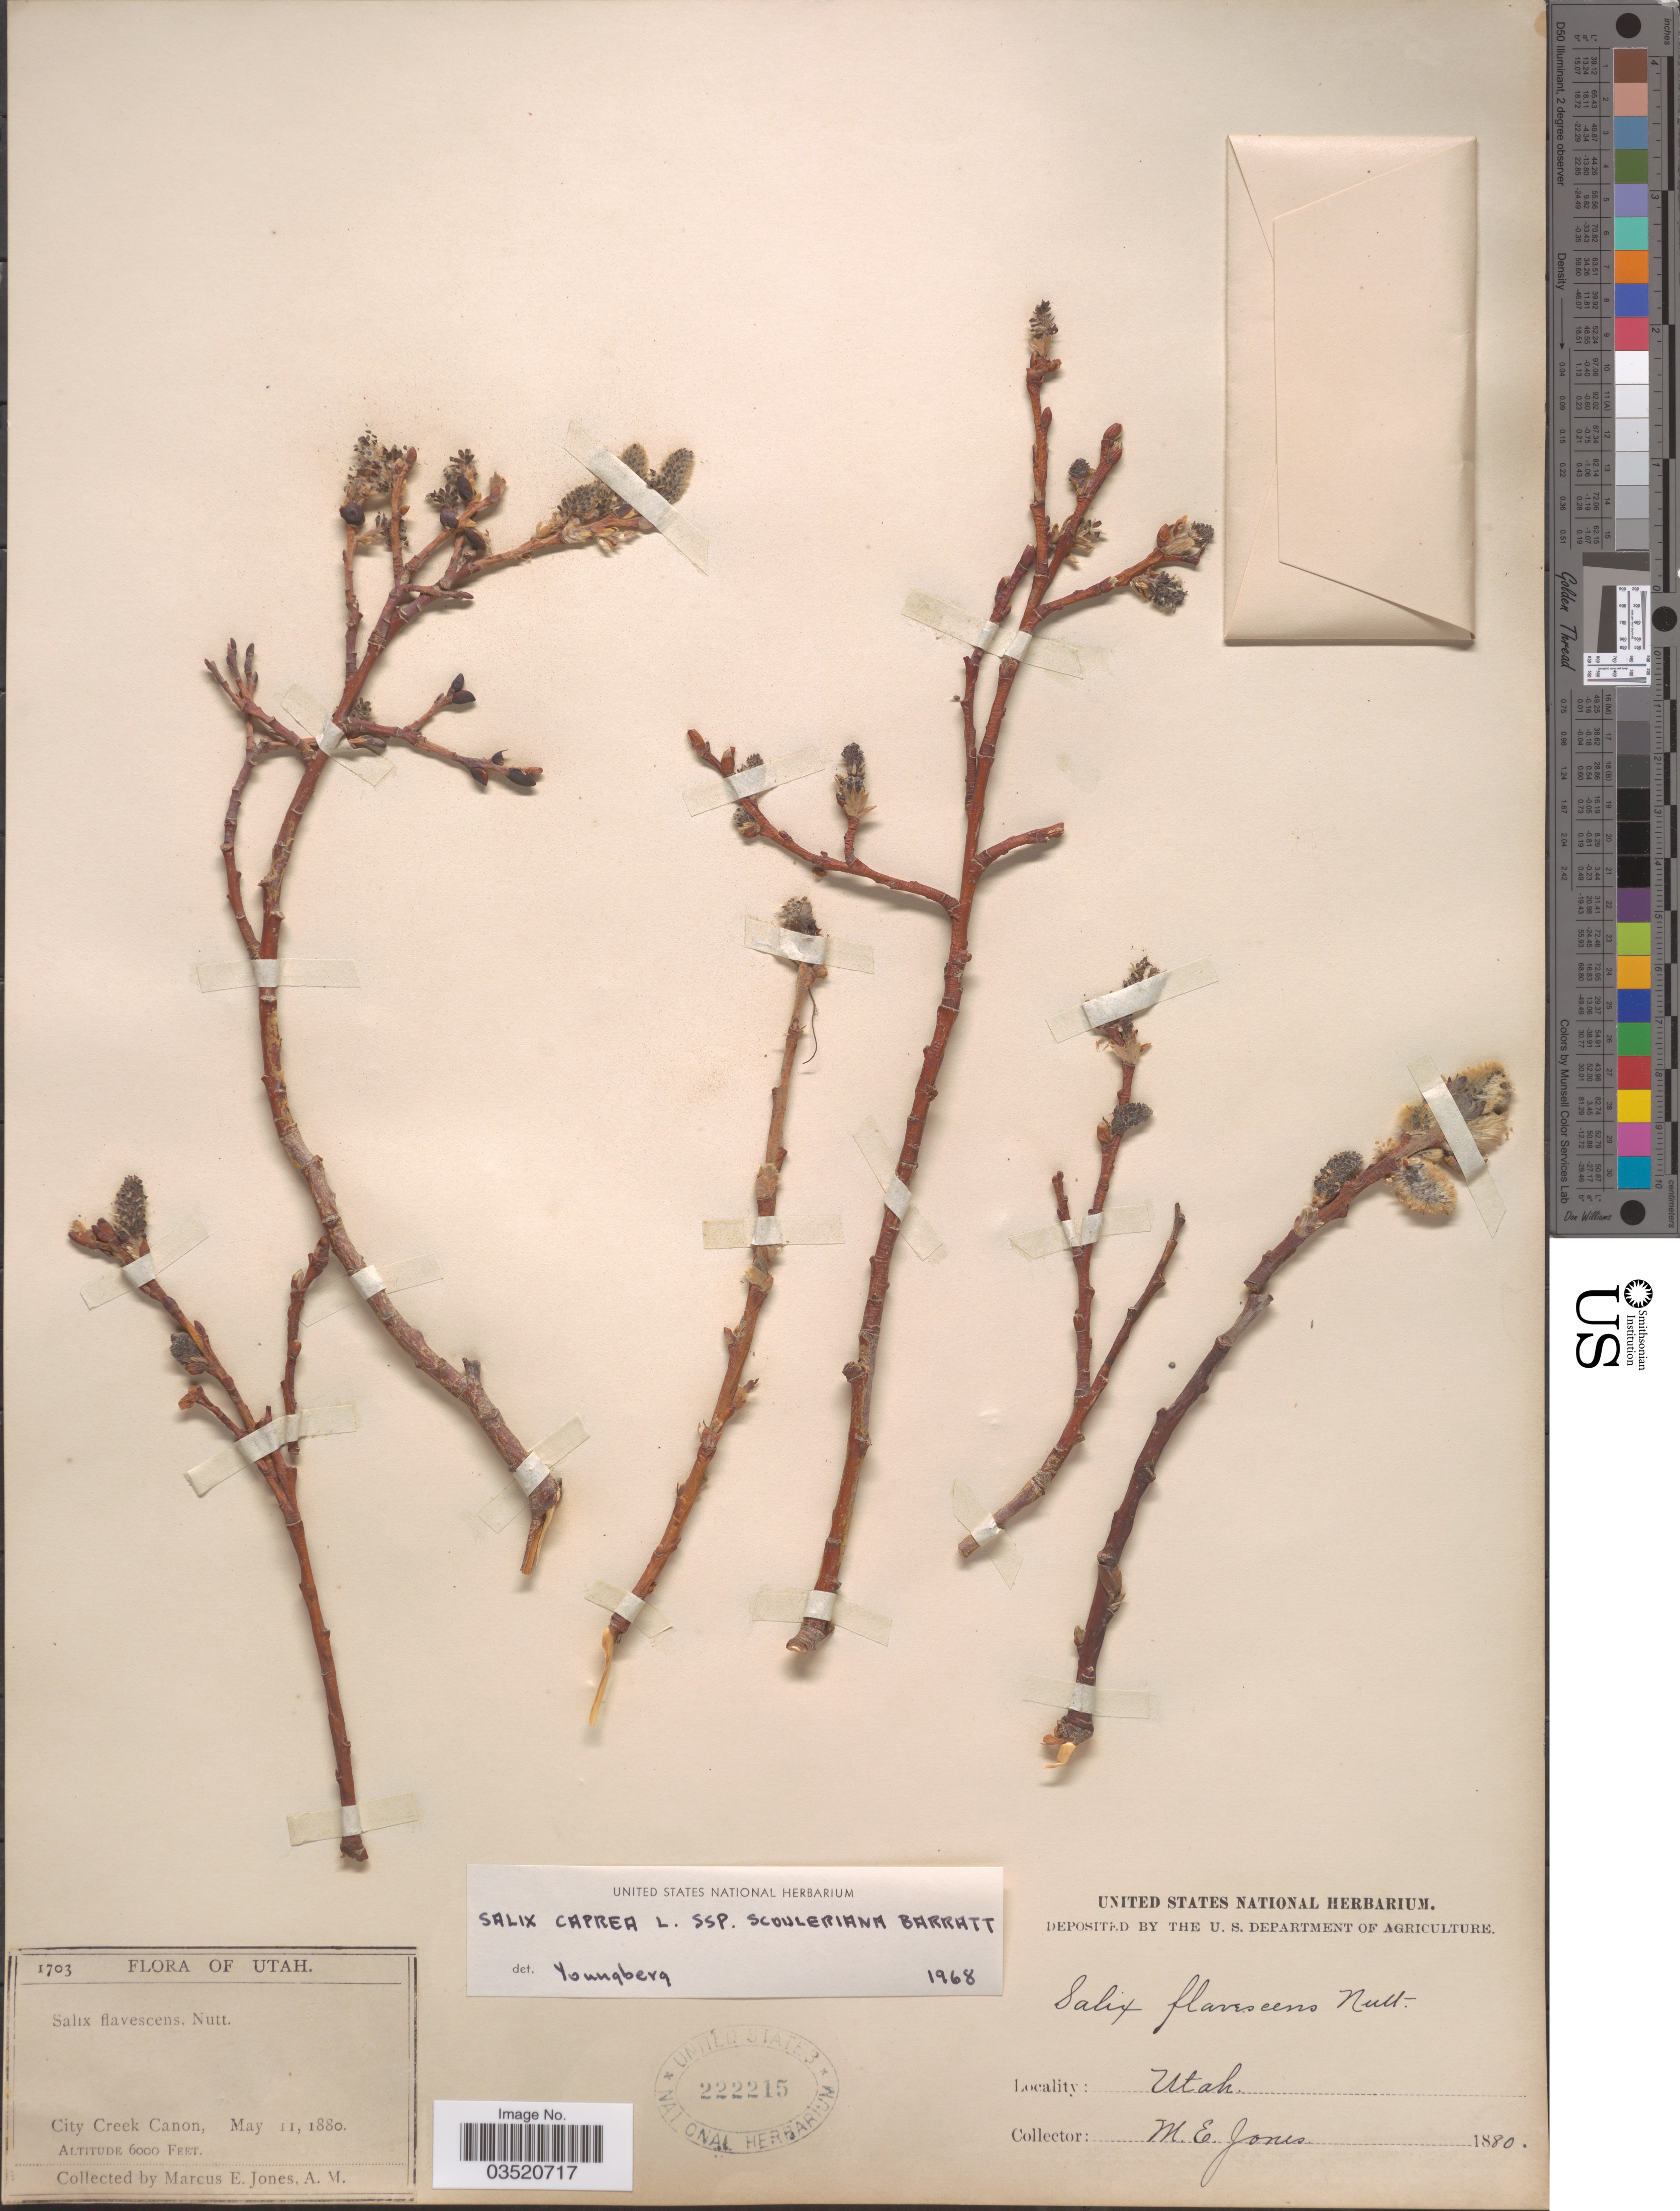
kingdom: Plantae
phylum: Tracheophyta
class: Magnoliopsida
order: Malpighiales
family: Salicaceae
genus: Salix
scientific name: Salix scouleriana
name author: Barratt ex Hook.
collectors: M. E. Jones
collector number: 1703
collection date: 1880-05-11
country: United States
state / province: Utah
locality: City Creek Canon.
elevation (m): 1829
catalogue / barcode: US 222215